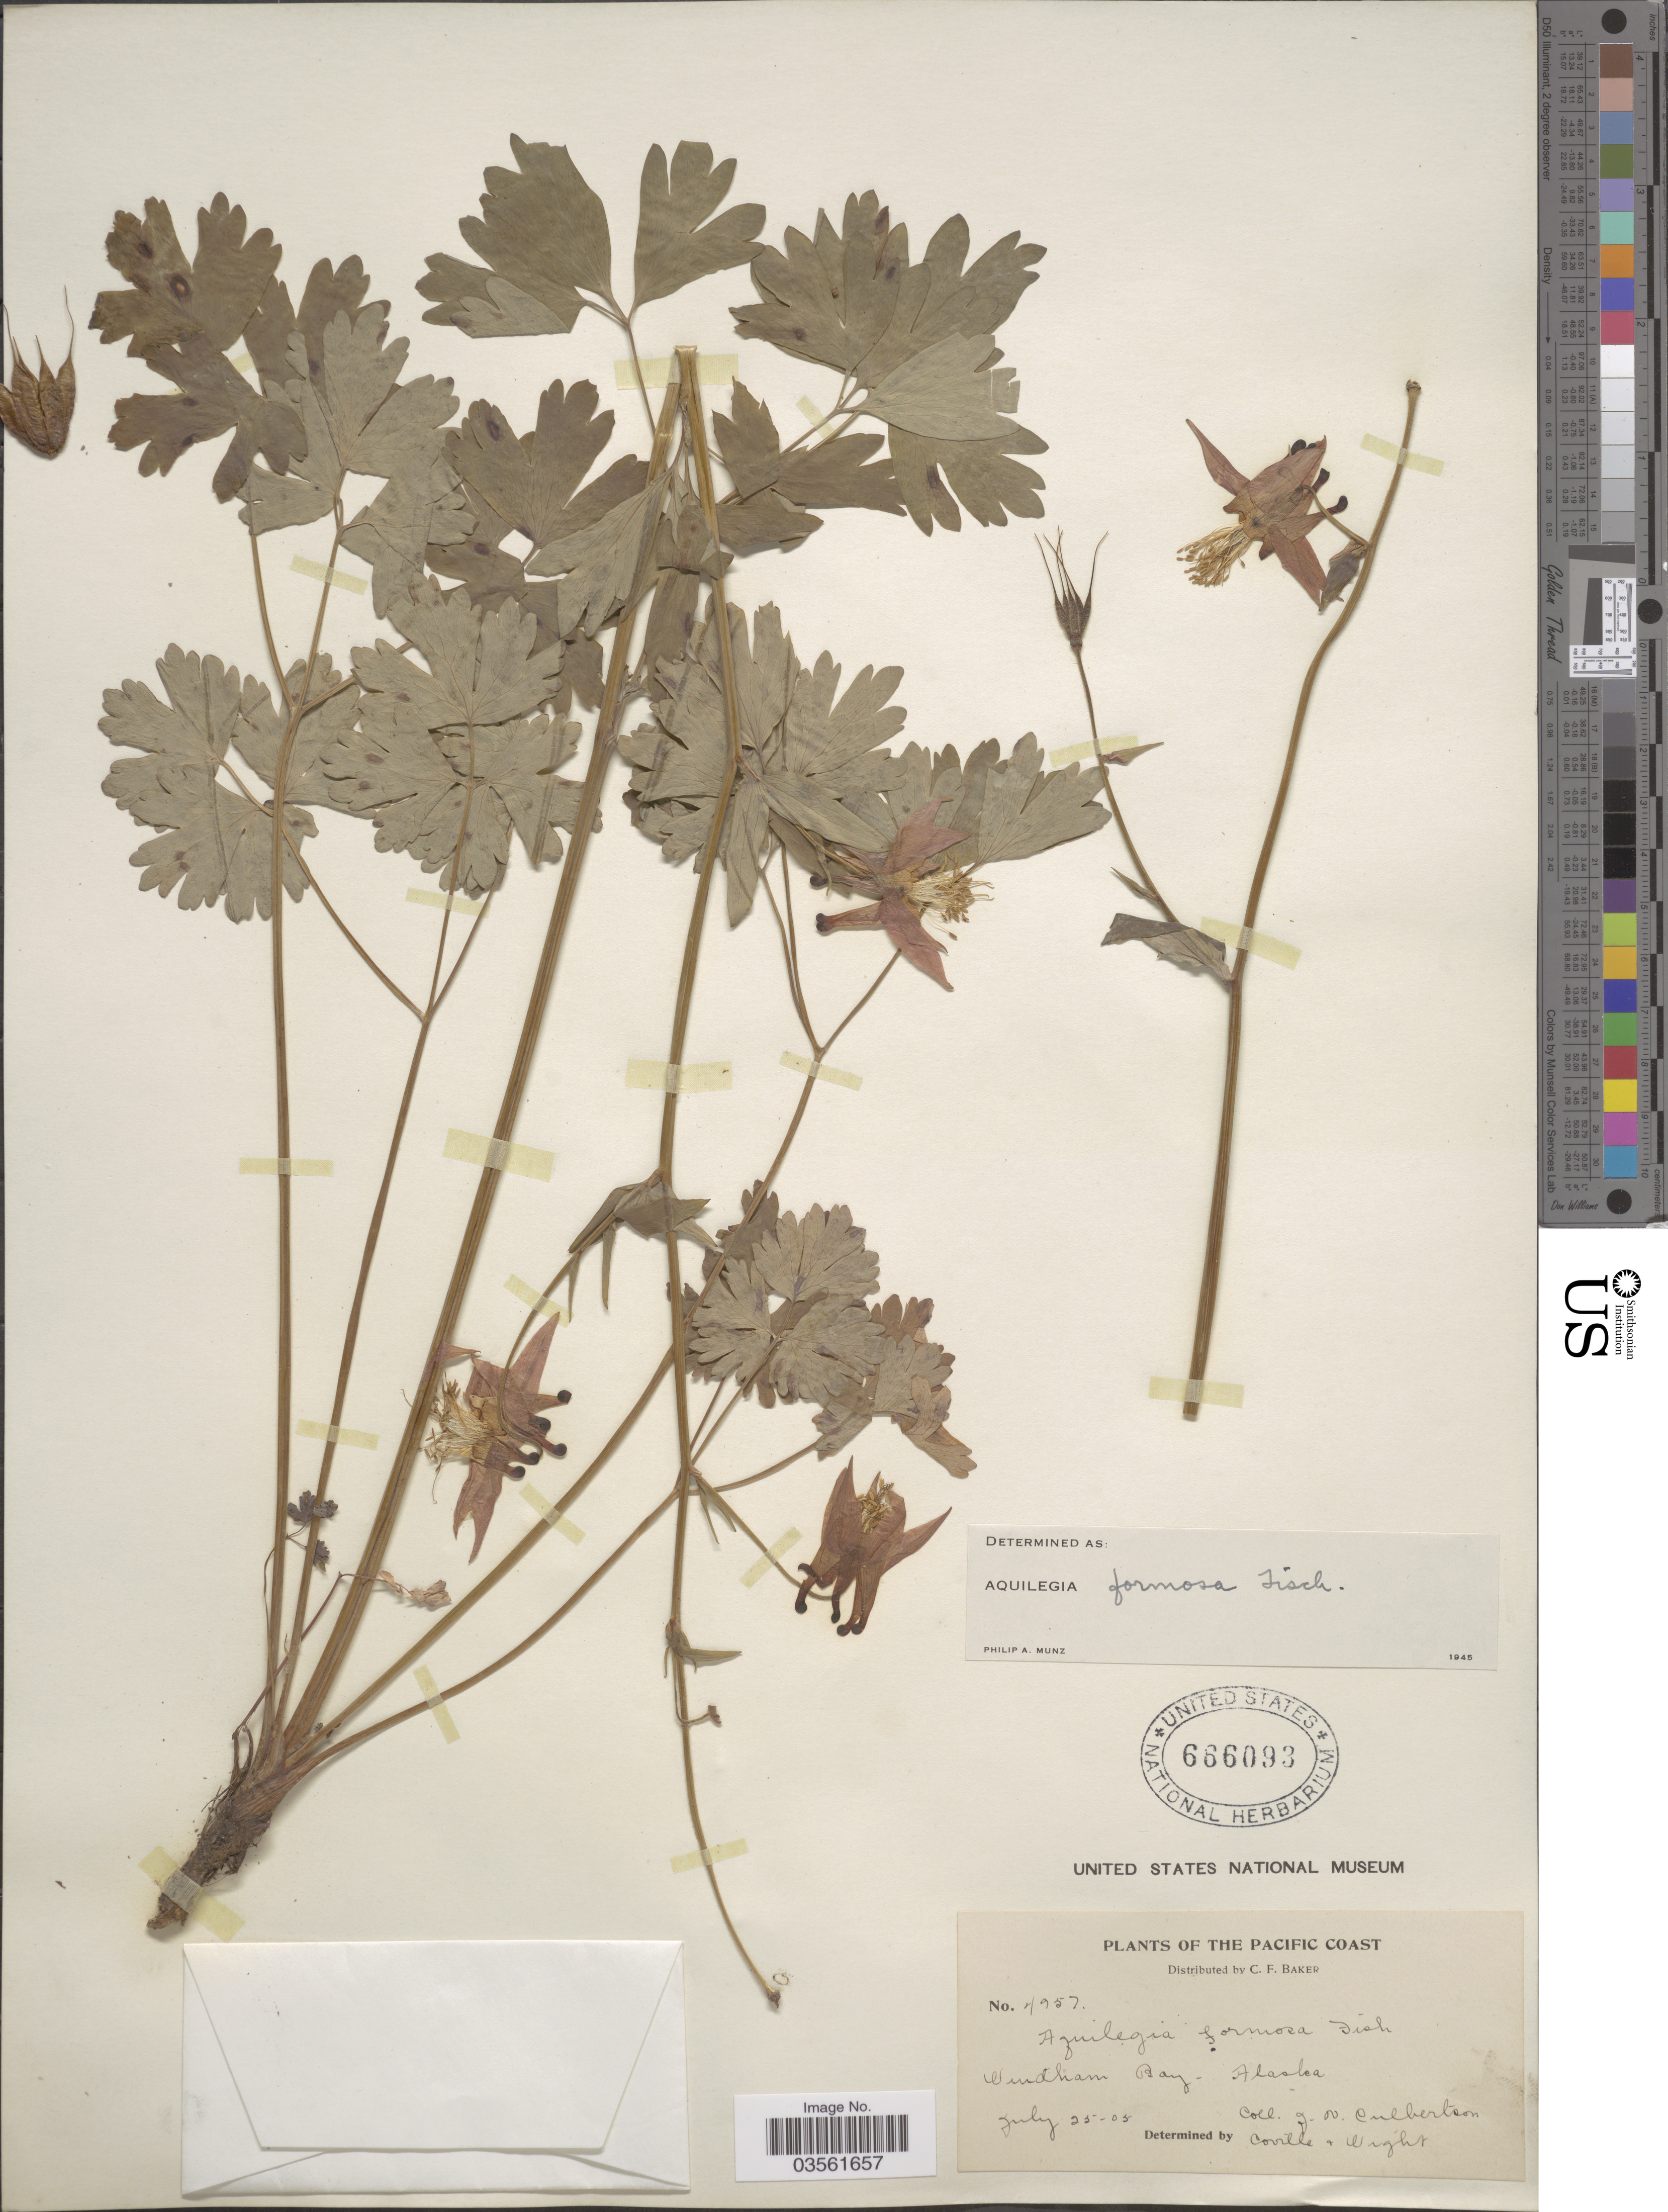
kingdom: Plantae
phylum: Tracheophyta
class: Magnoliopsida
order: Ranunculales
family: Ranunculaceae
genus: Aquilegia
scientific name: Aquilegia formosa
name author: Fisch. ex DC.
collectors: J. Culbertson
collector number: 4957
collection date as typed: Transcribed d/m/y: 25/7/5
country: United States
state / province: Alaska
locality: The Pacific Coast. Windham Bay.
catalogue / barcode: US 666093